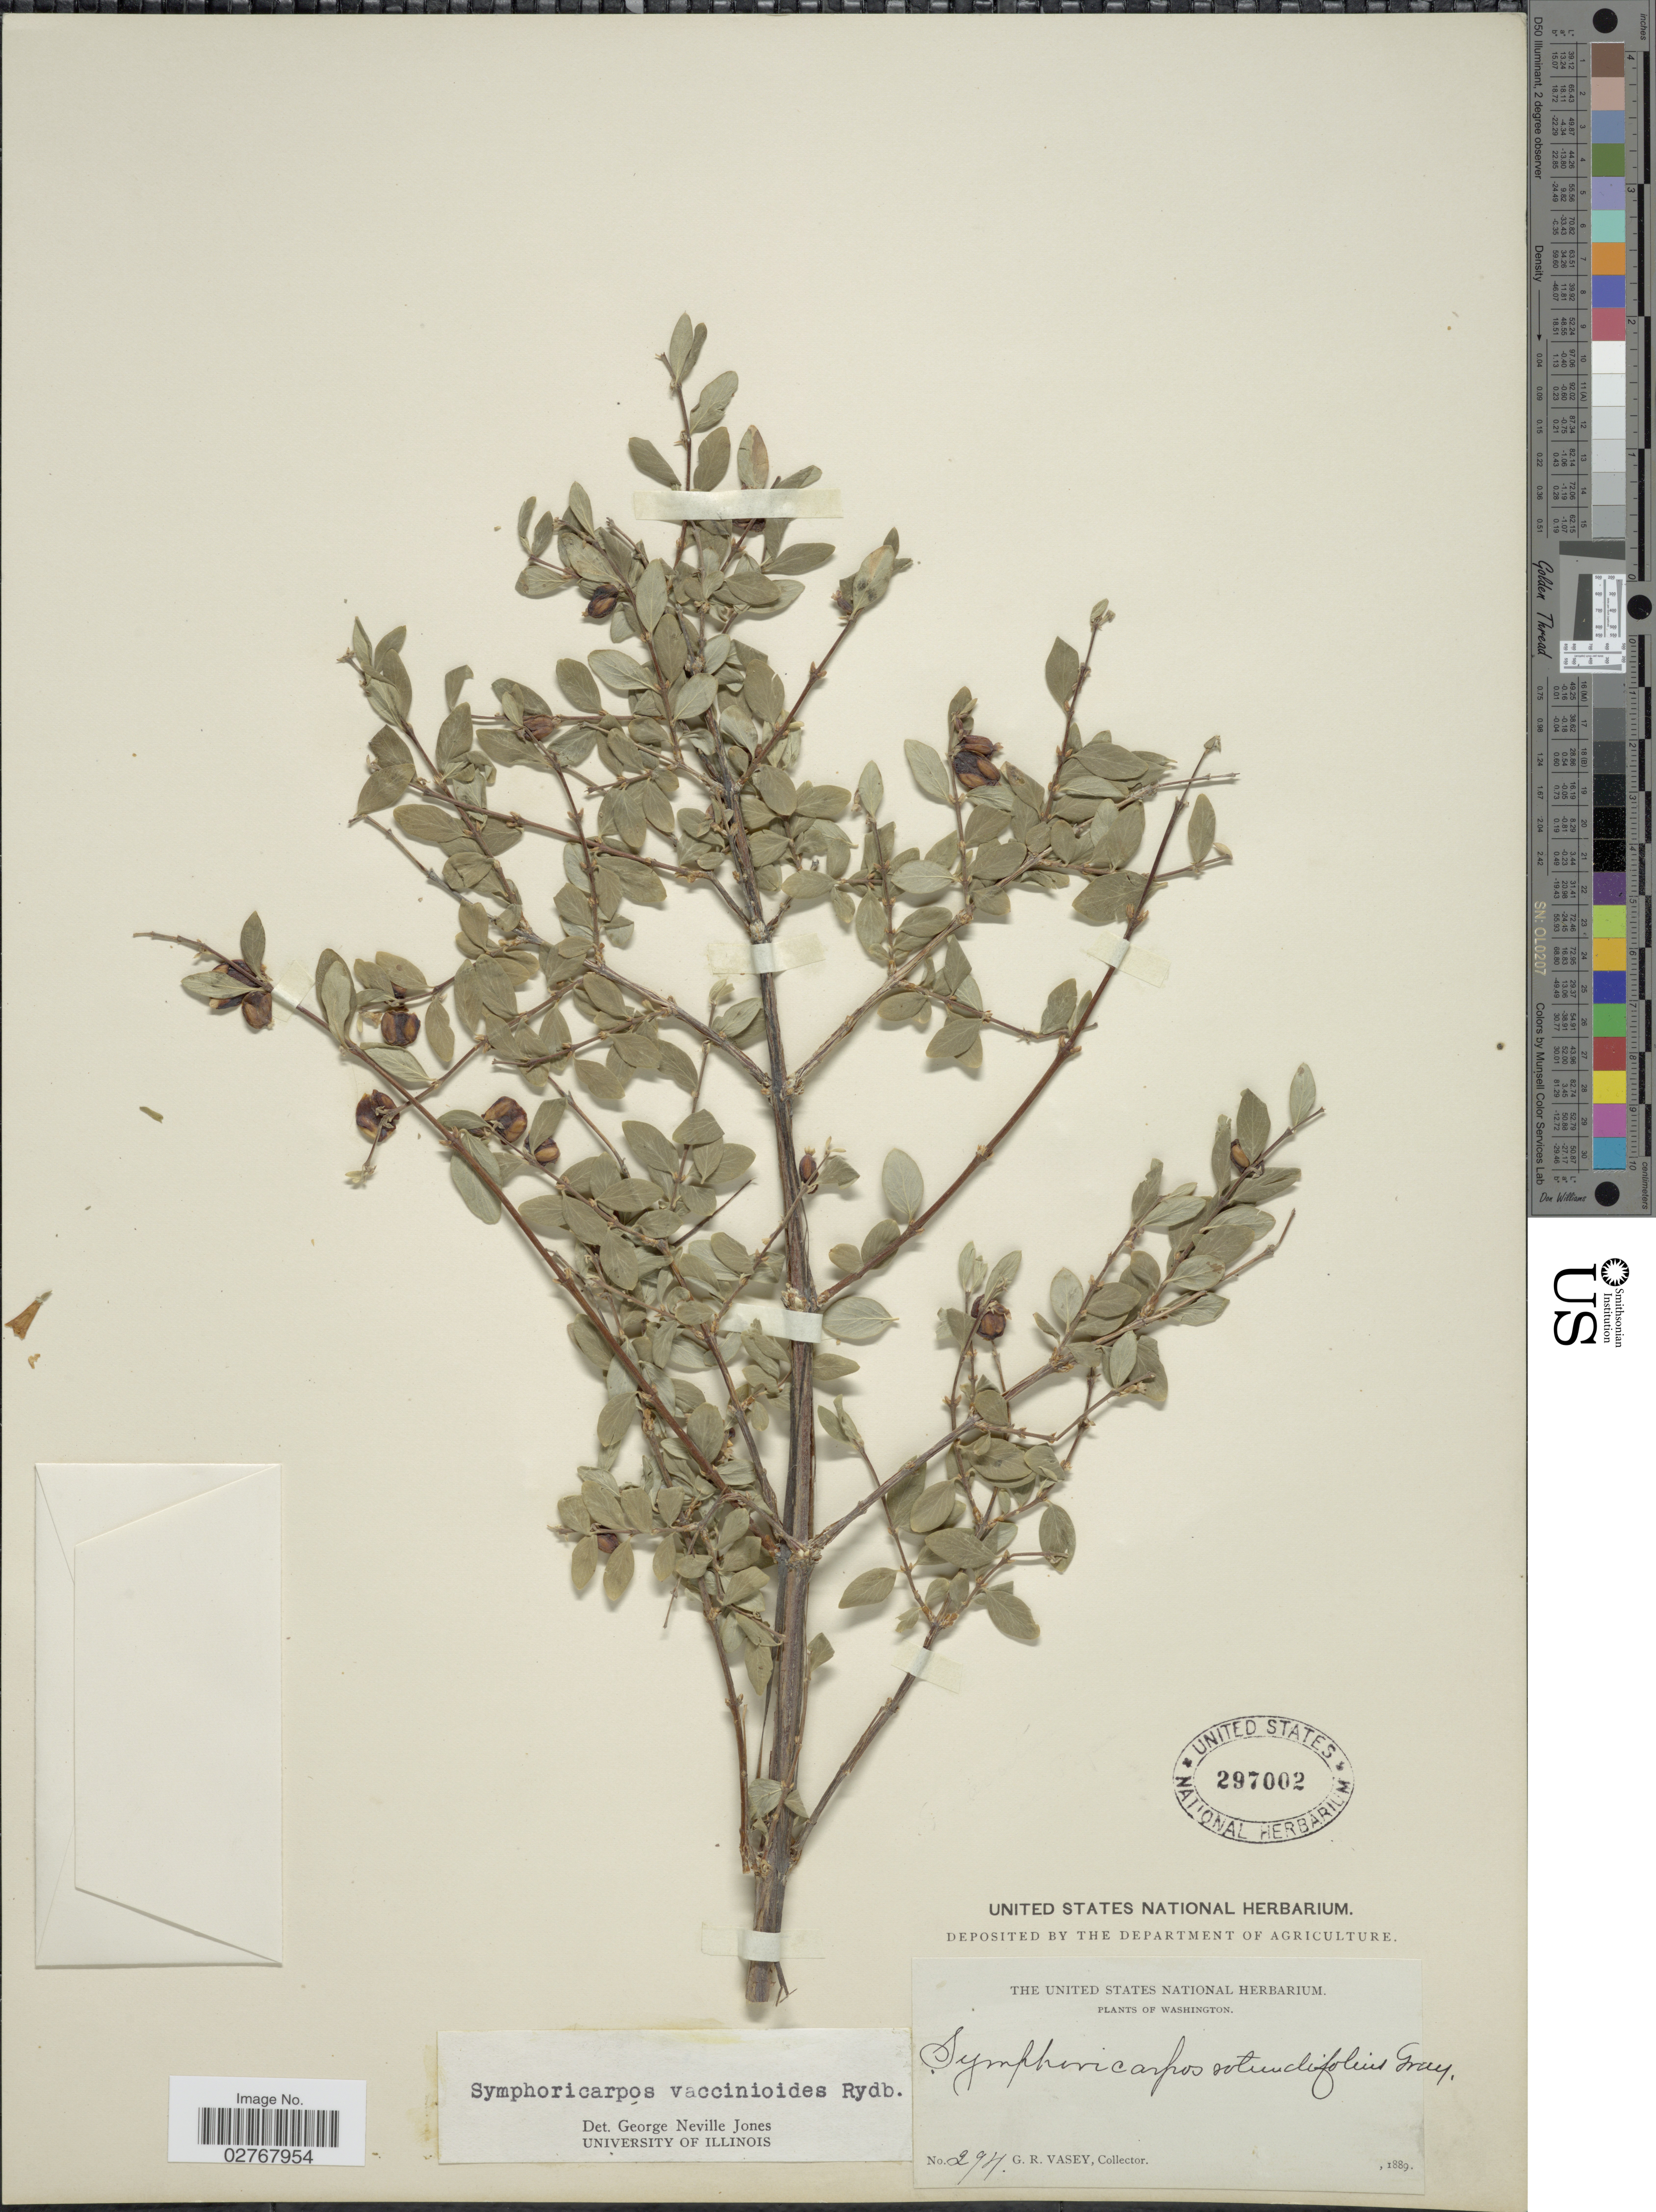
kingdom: Plantae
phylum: Tracheophyta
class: Magnoliopsida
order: Dipsacales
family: Caprifoliaceae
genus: Symphoricarpos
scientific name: Symphoricarpos vaccinioides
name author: Rydb.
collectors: G. R. Vasey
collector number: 294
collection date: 1889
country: United States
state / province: Washington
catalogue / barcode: US 297002